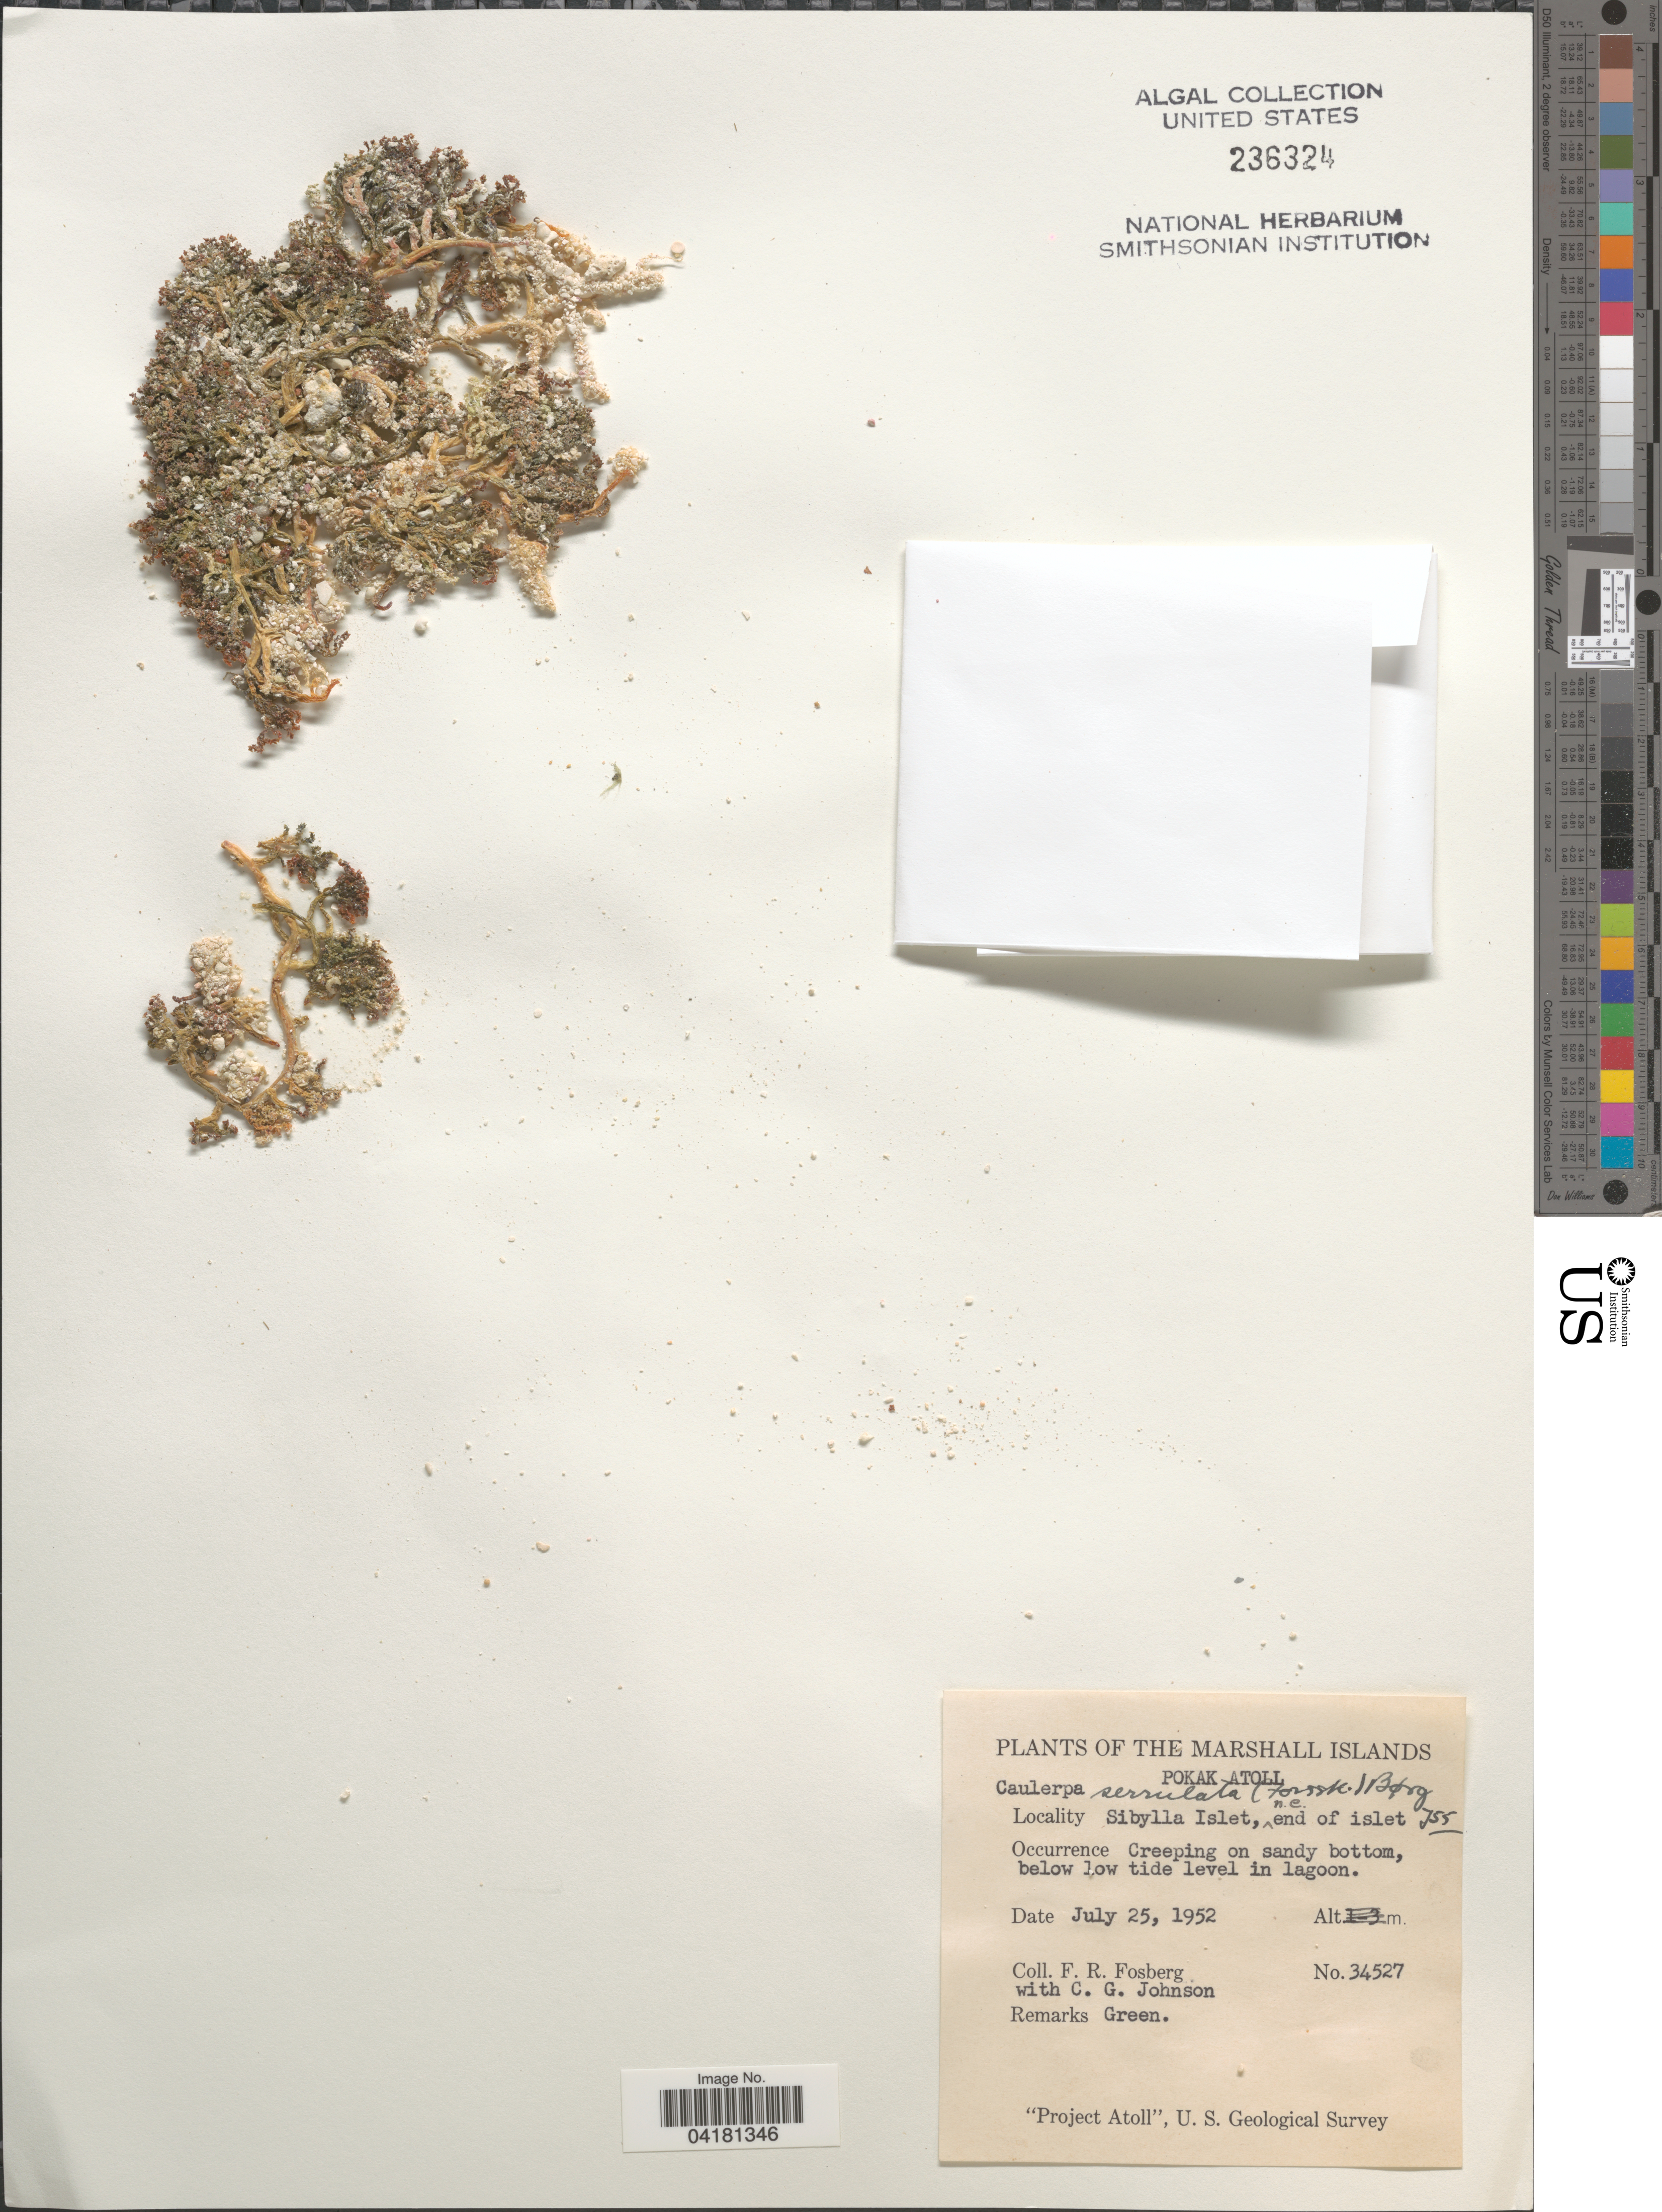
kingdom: Plantae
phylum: Chlorophyta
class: Ulvophyceae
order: Bryopsidales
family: Caulerpaceae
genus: Caulerpa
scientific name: Caulerpa serrulata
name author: (Forssk.) J. Agardh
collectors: F. R. Fosberg & C. Johnson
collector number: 34527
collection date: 1952-07-25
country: Marshall Islands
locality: Pokak Atoll. Sibylla Islet, n.e. end of islet. "Project Atoll", U. S. Geological Survey.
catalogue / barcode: US 236324